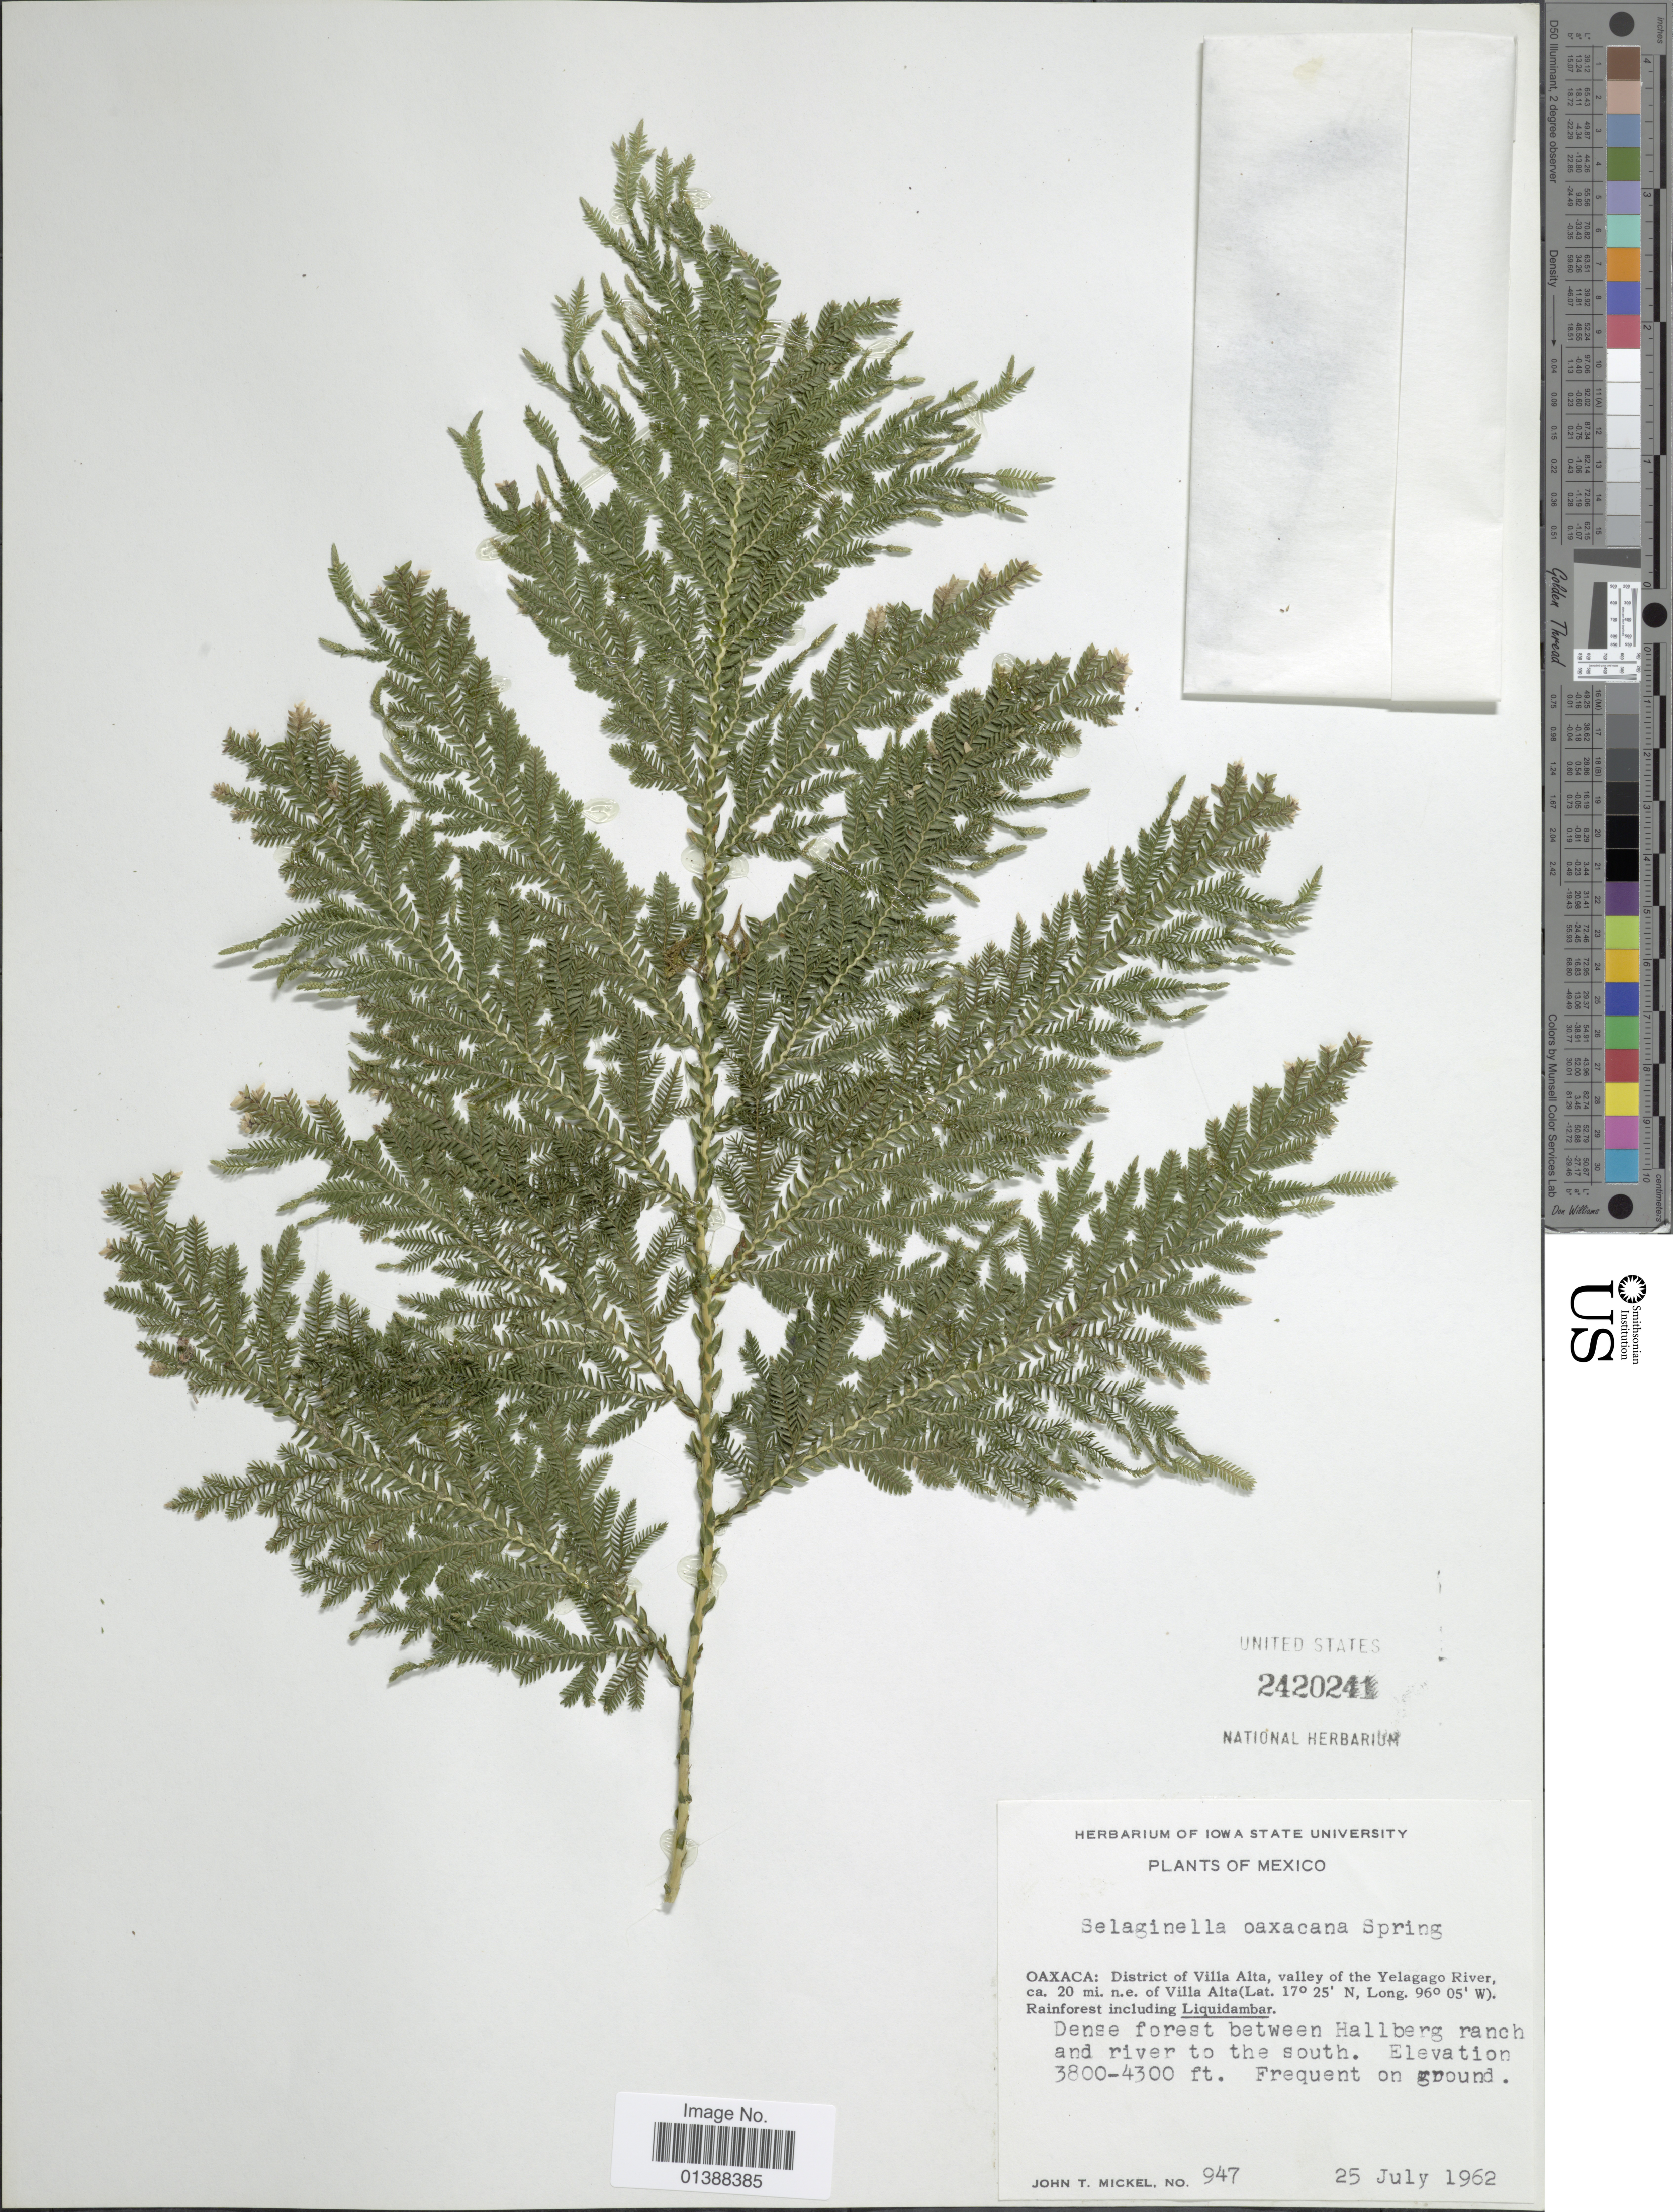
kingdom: Plantae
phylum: Tracheophyta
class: Lycopodiopsida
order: Selaginellales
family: Selaginellaceae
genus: Selaginella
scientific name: Selaginella oaxacana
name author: Spring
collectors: J. T. Mickel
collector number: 947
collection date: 1962-07-25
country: Mexico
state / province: Oaxaca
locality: District of Villa Alta, avlley of the yelagago River, ca 20 mi n.e. of Villa Alta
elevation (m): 1158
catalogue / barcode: US 2420241